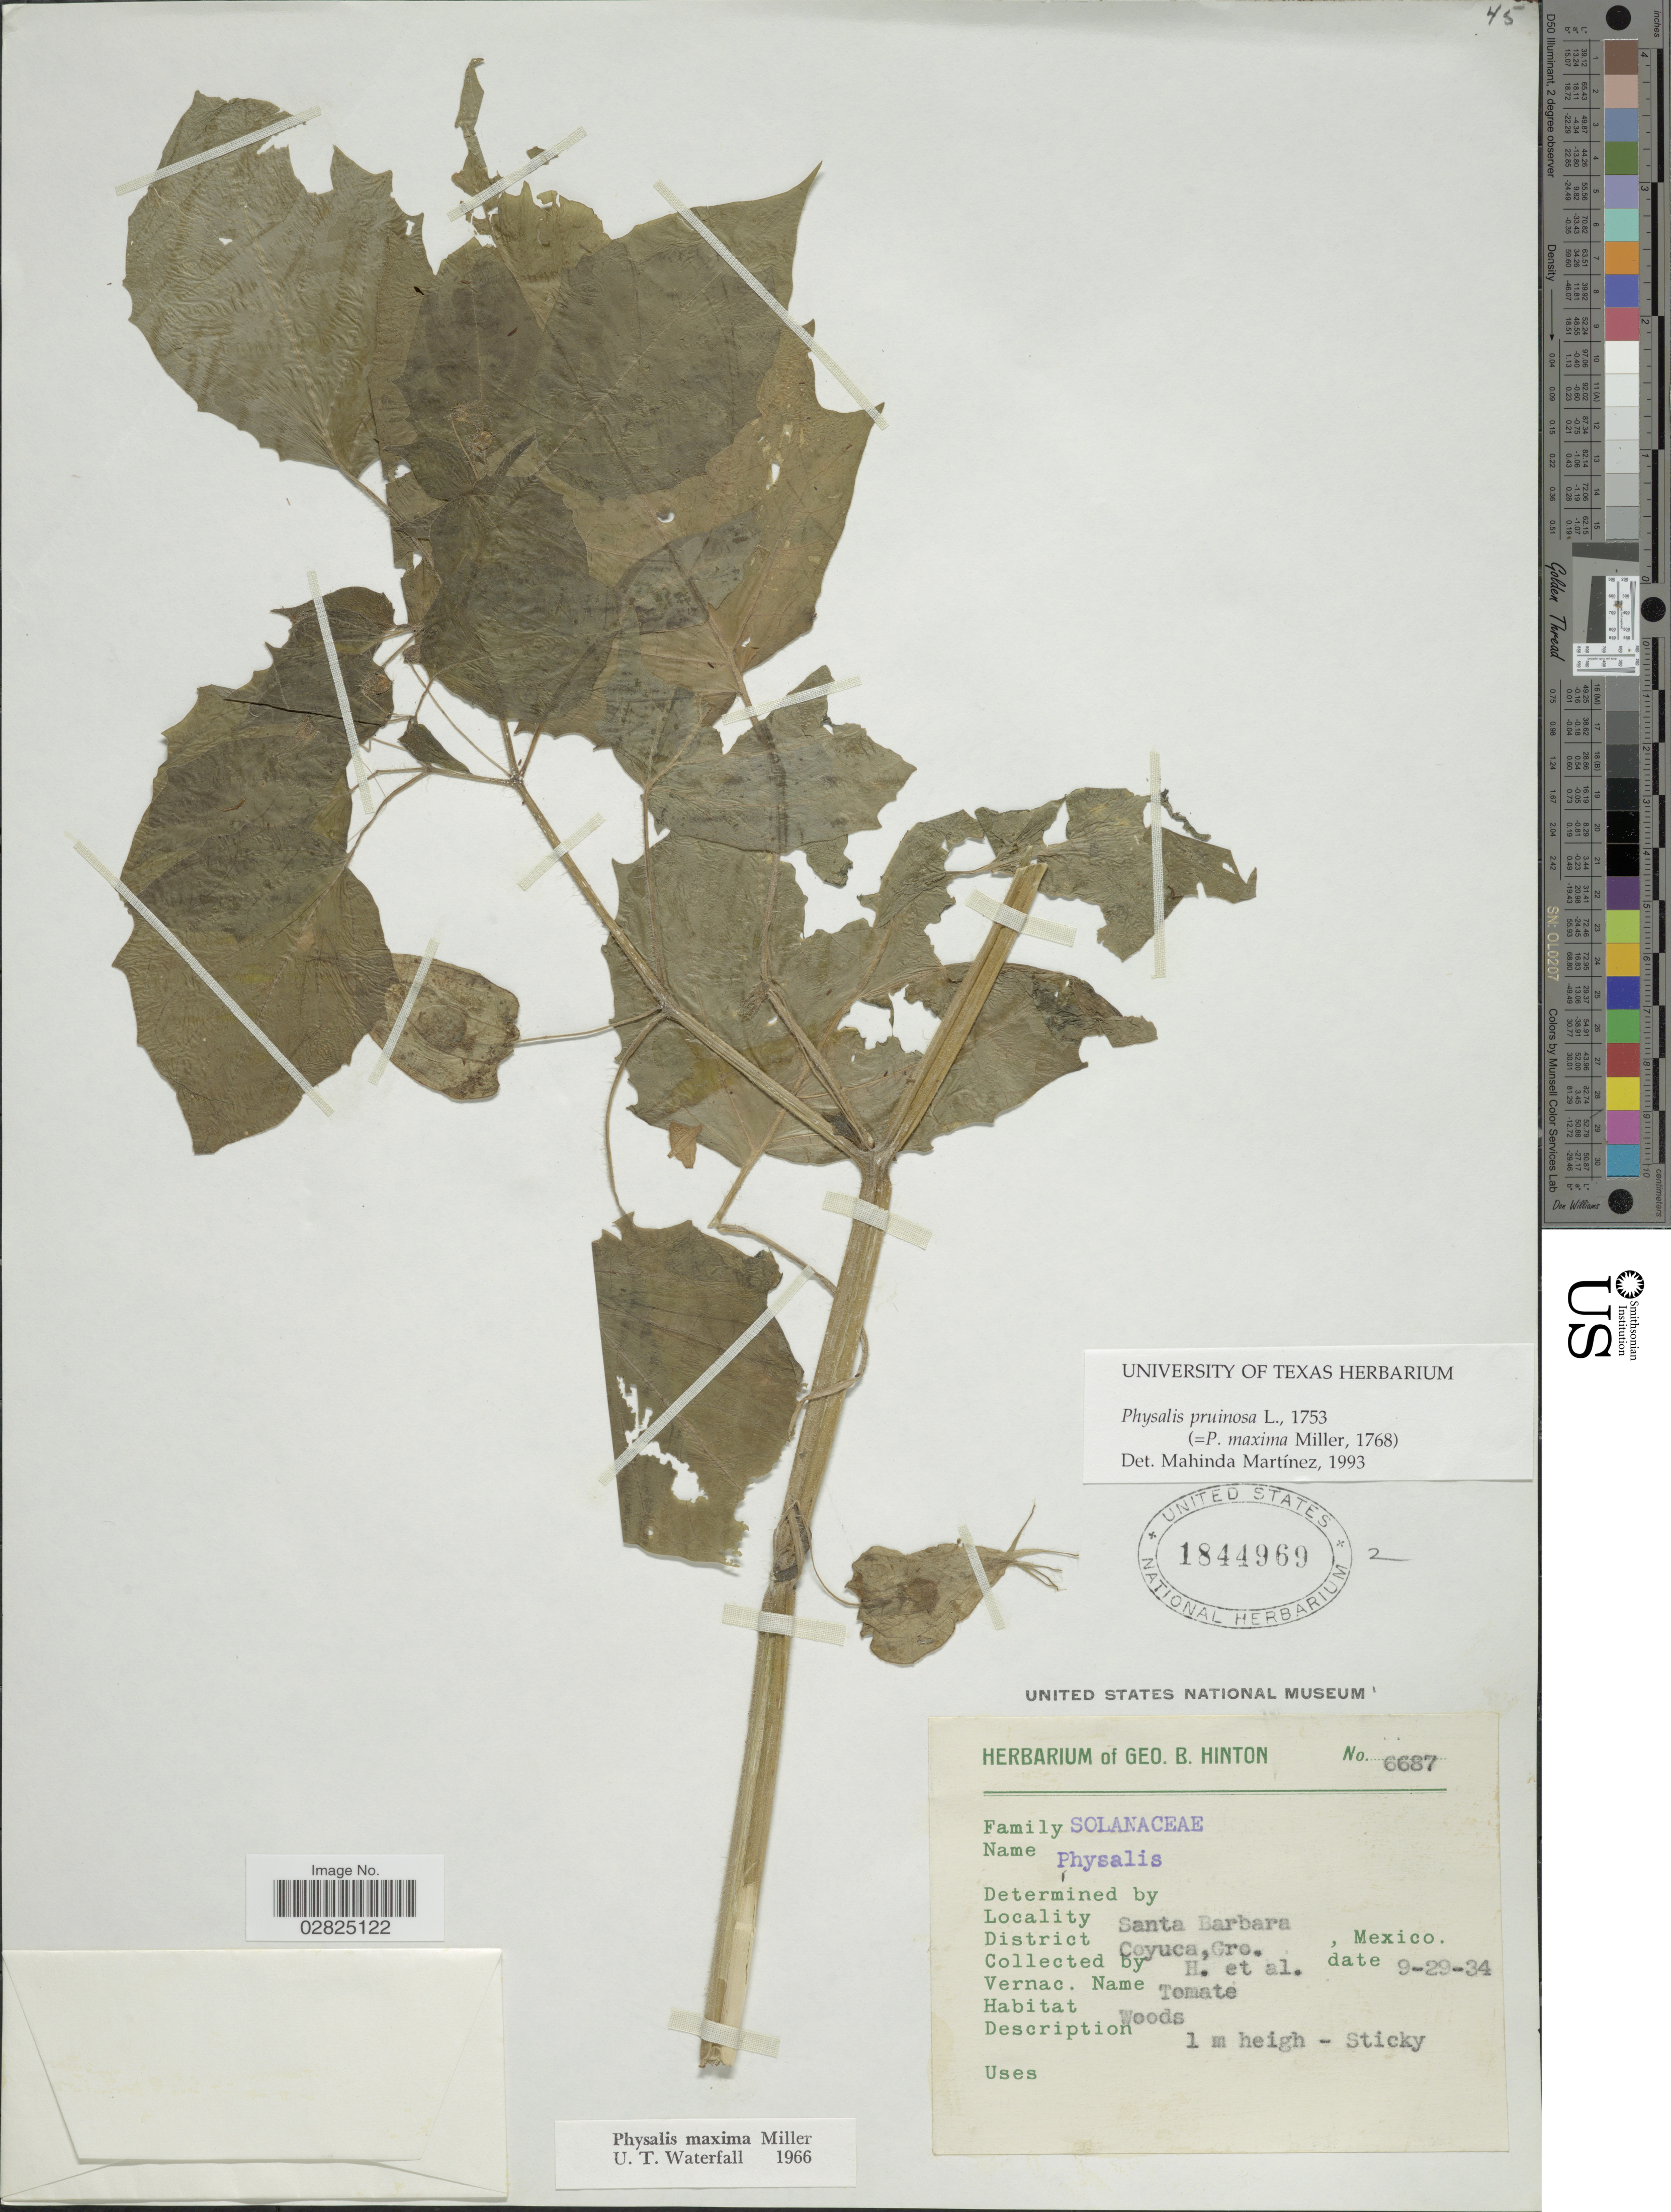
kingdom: Plantae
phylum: Tracheophyta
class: Magnoliopsida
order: Solanales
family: Solanaceae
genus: Physalis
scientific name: Physalis pruinosa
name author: L.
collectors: G. B. Hinton & et al.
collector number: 6687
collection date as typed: Transcribed d/m/y: 29/9/34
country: Mexico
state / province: Guerrero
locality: Santa Barbara, District Coyuca.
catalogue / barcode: US 1844969